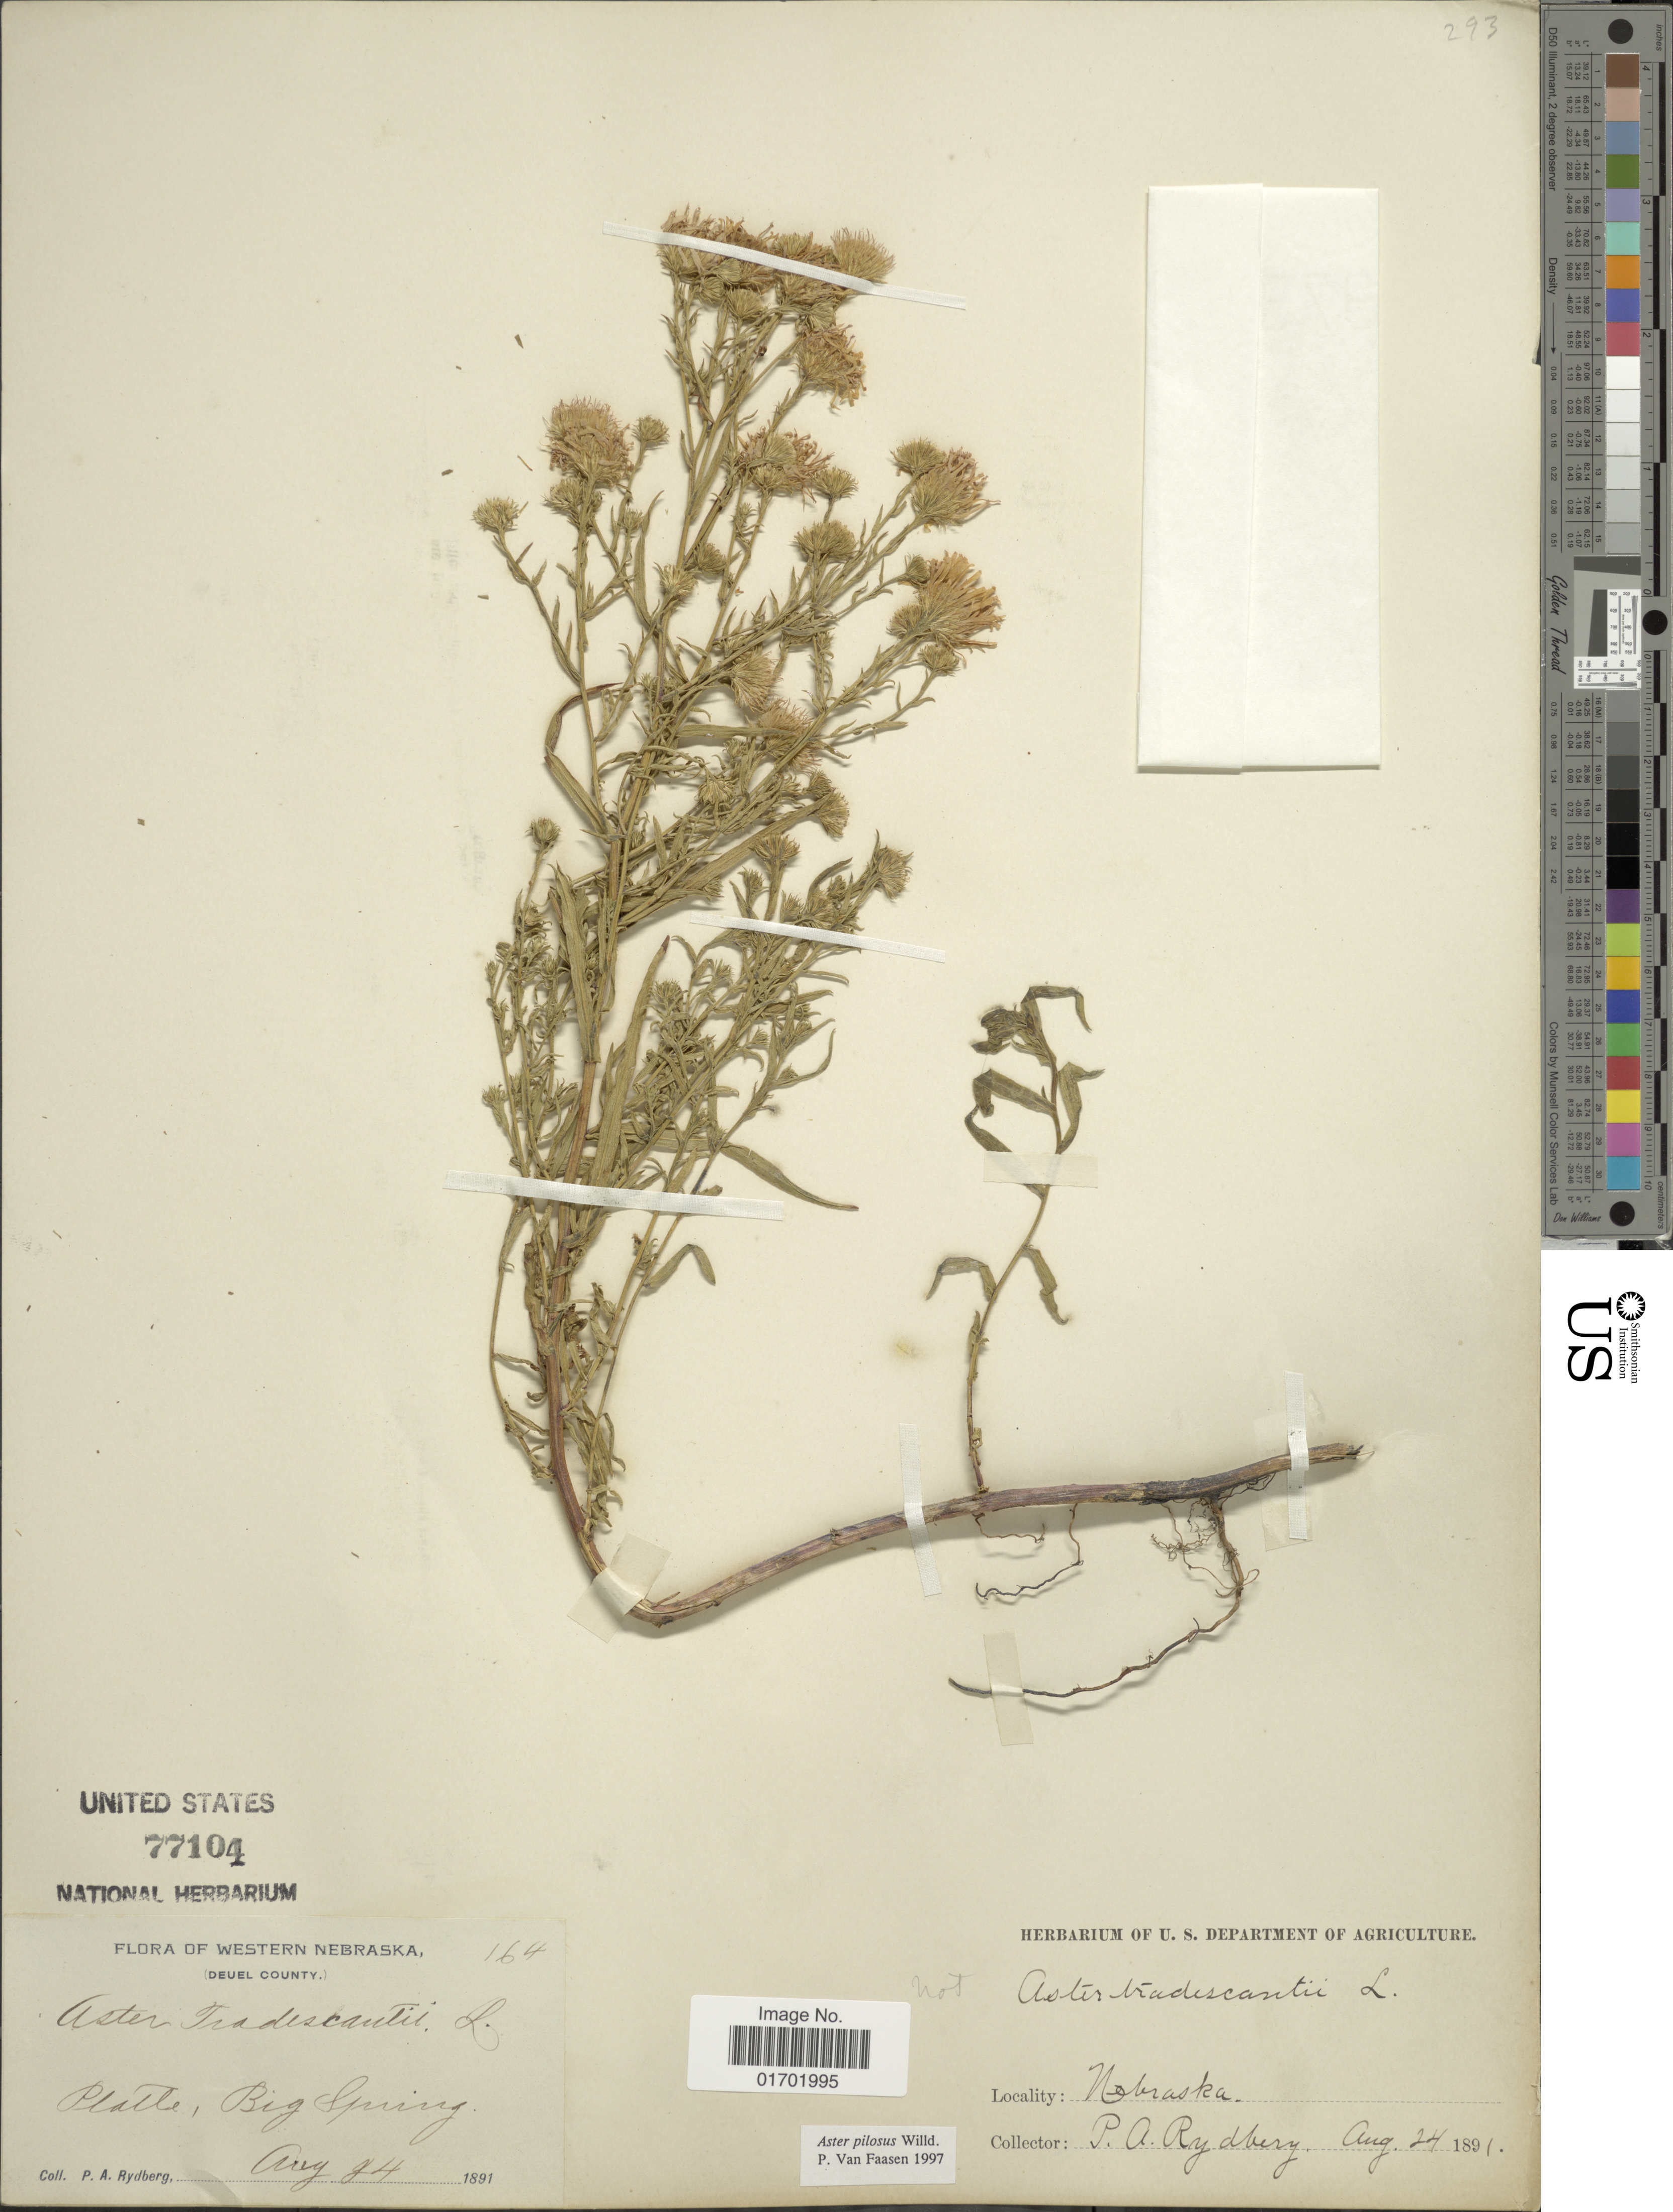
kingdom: Plantae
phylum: Tracheophyta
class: Magnoliopsida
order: Asterales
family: Asteraceae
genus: Symphyotrichum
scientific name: Symphyotrichum pilosum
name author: (Willd.) G.L. Nesom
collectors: P. A. Rydberg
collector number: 164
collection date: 1891-08-24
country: United States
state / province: Nebraska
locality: Western Nebraska, Deuel County, Platte, Big Spring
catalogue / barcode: US 77104